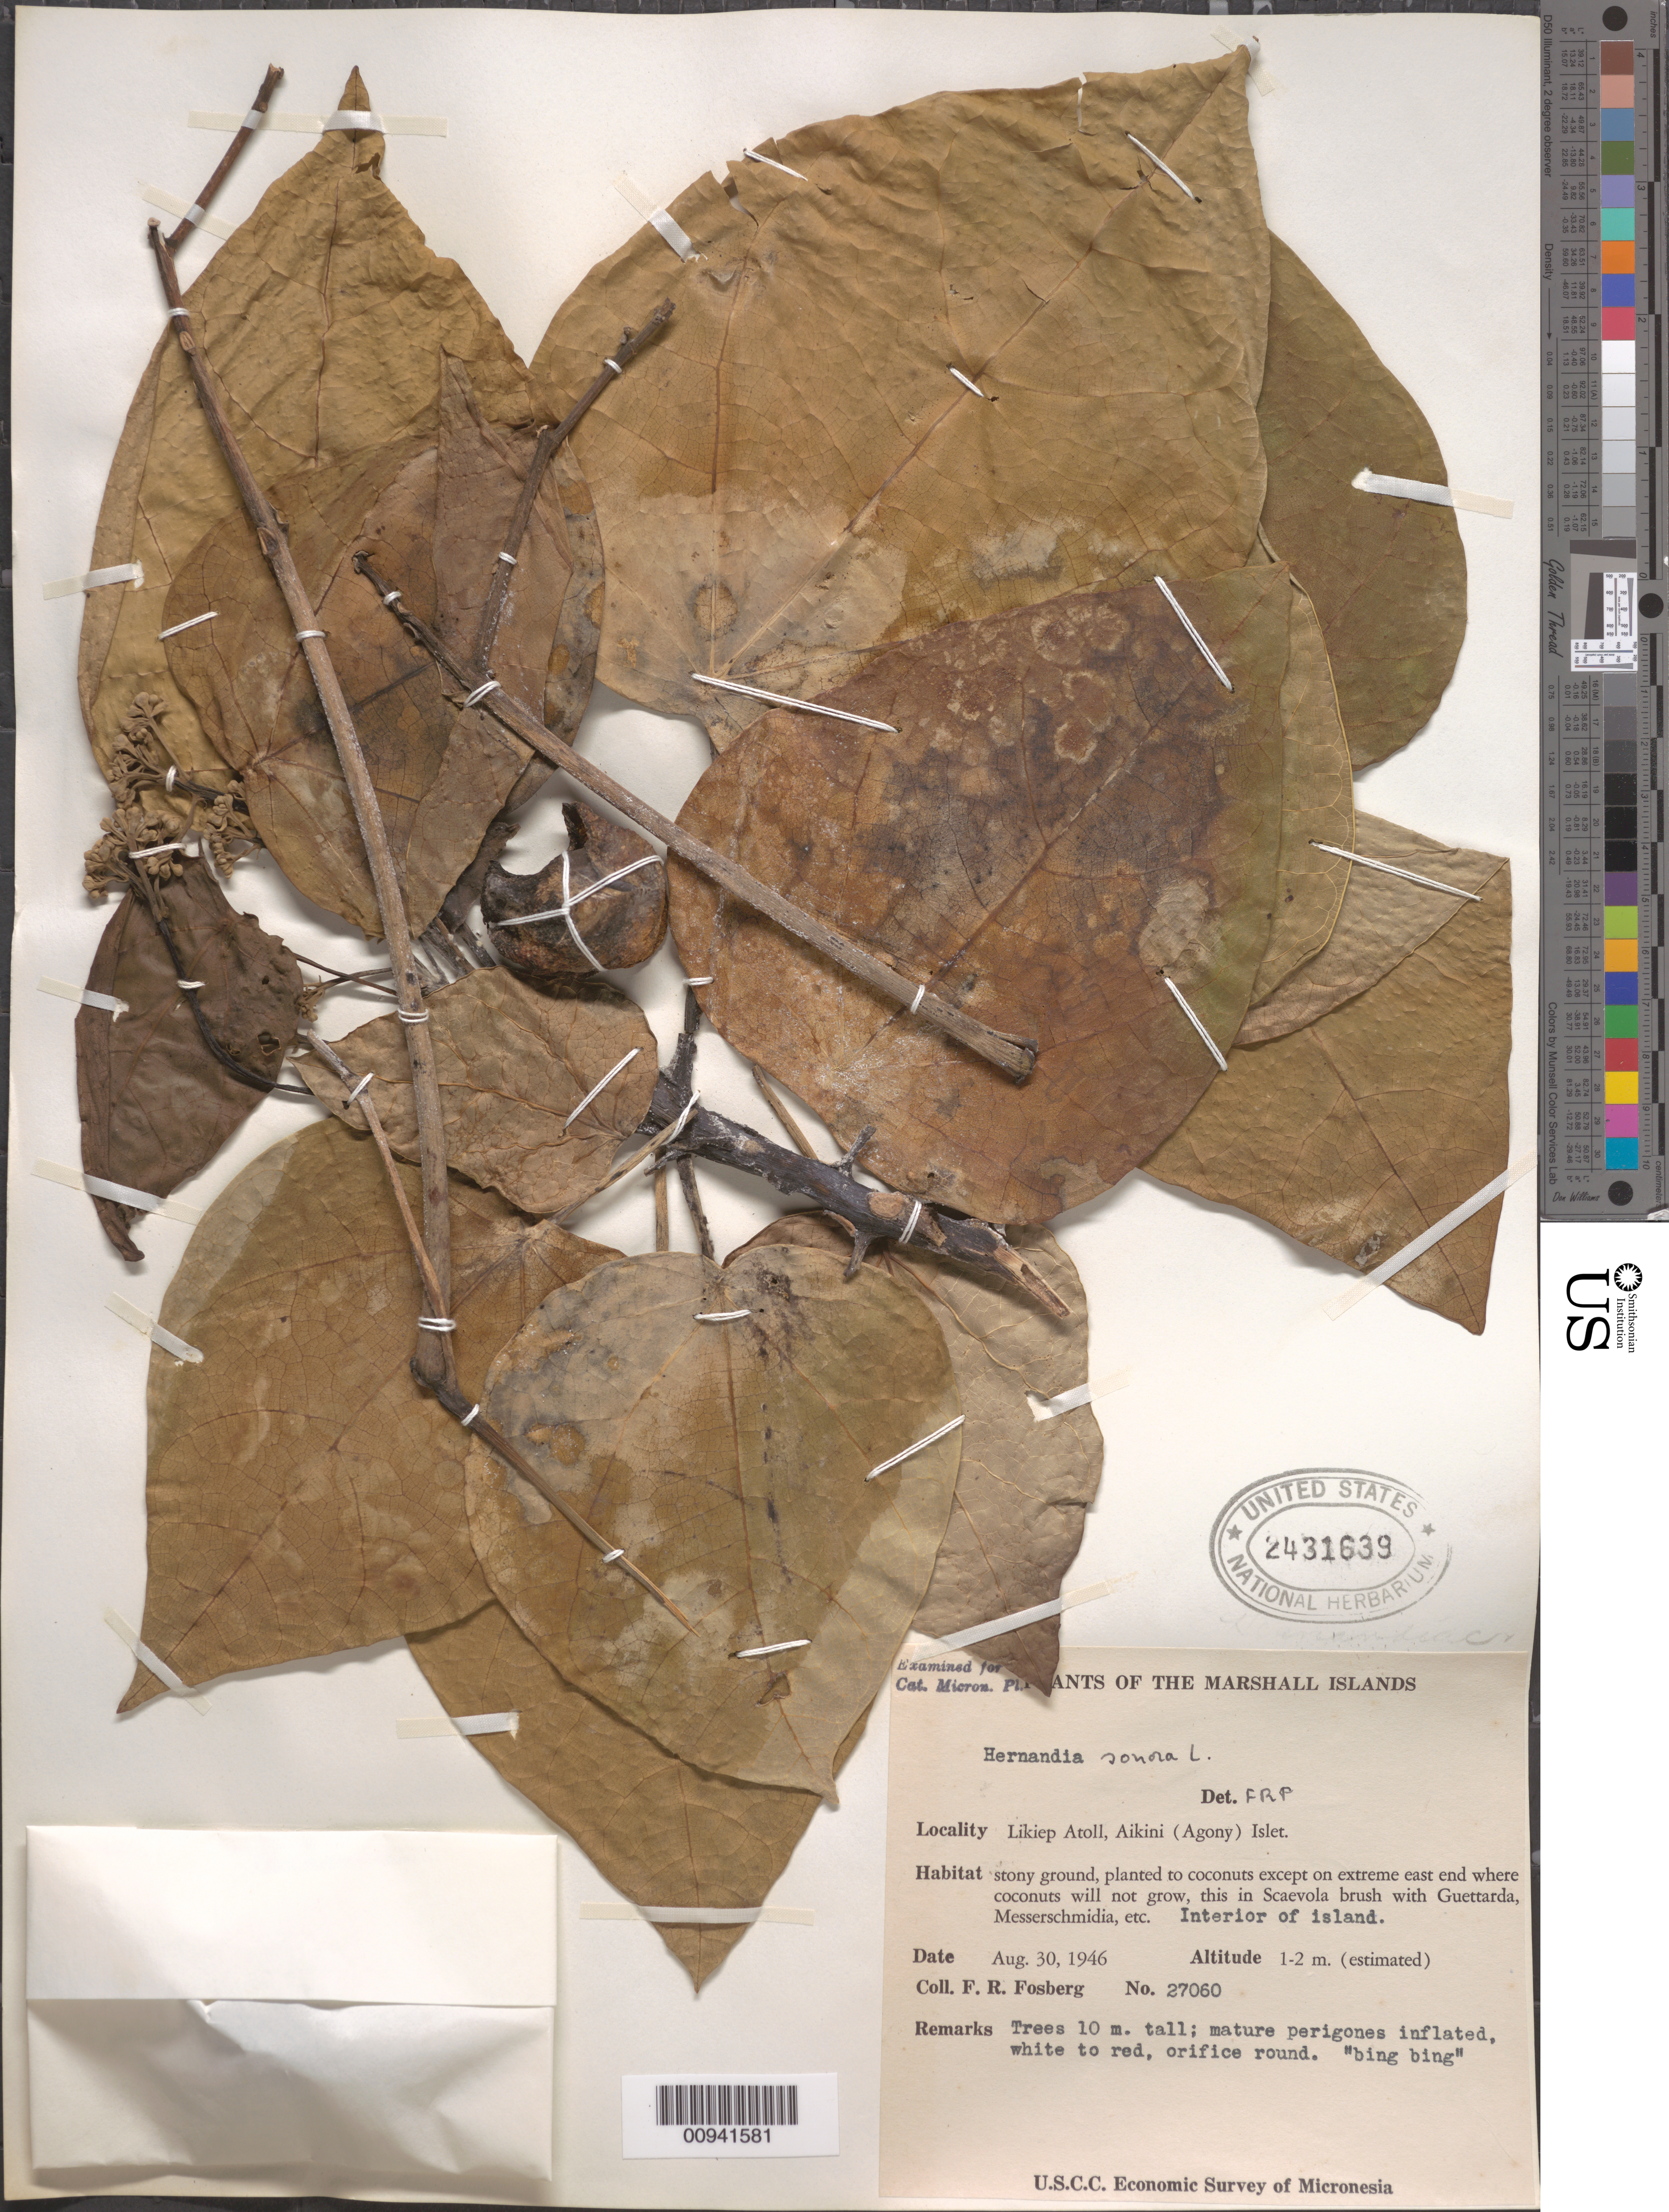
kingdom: Plantae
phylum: Tracheophyta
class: Magnoliopsida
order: Laurales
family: Hernandiaceae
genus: Hernandia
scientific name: Hernandia nymphaeifolia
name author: (C. Presl) Kubitzki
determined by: Strong, M. T., (US), Smithsonian Institution - National Museum of Natural History (UNITED STATES)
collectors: F. R. Fosberg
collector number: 27060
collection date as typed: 30 Aug 1946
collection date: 1946-08-30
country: Marshall Islands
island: Likiep Atoll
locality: Aikini (Agony) Islet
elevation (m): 1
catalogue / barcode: US 2431639